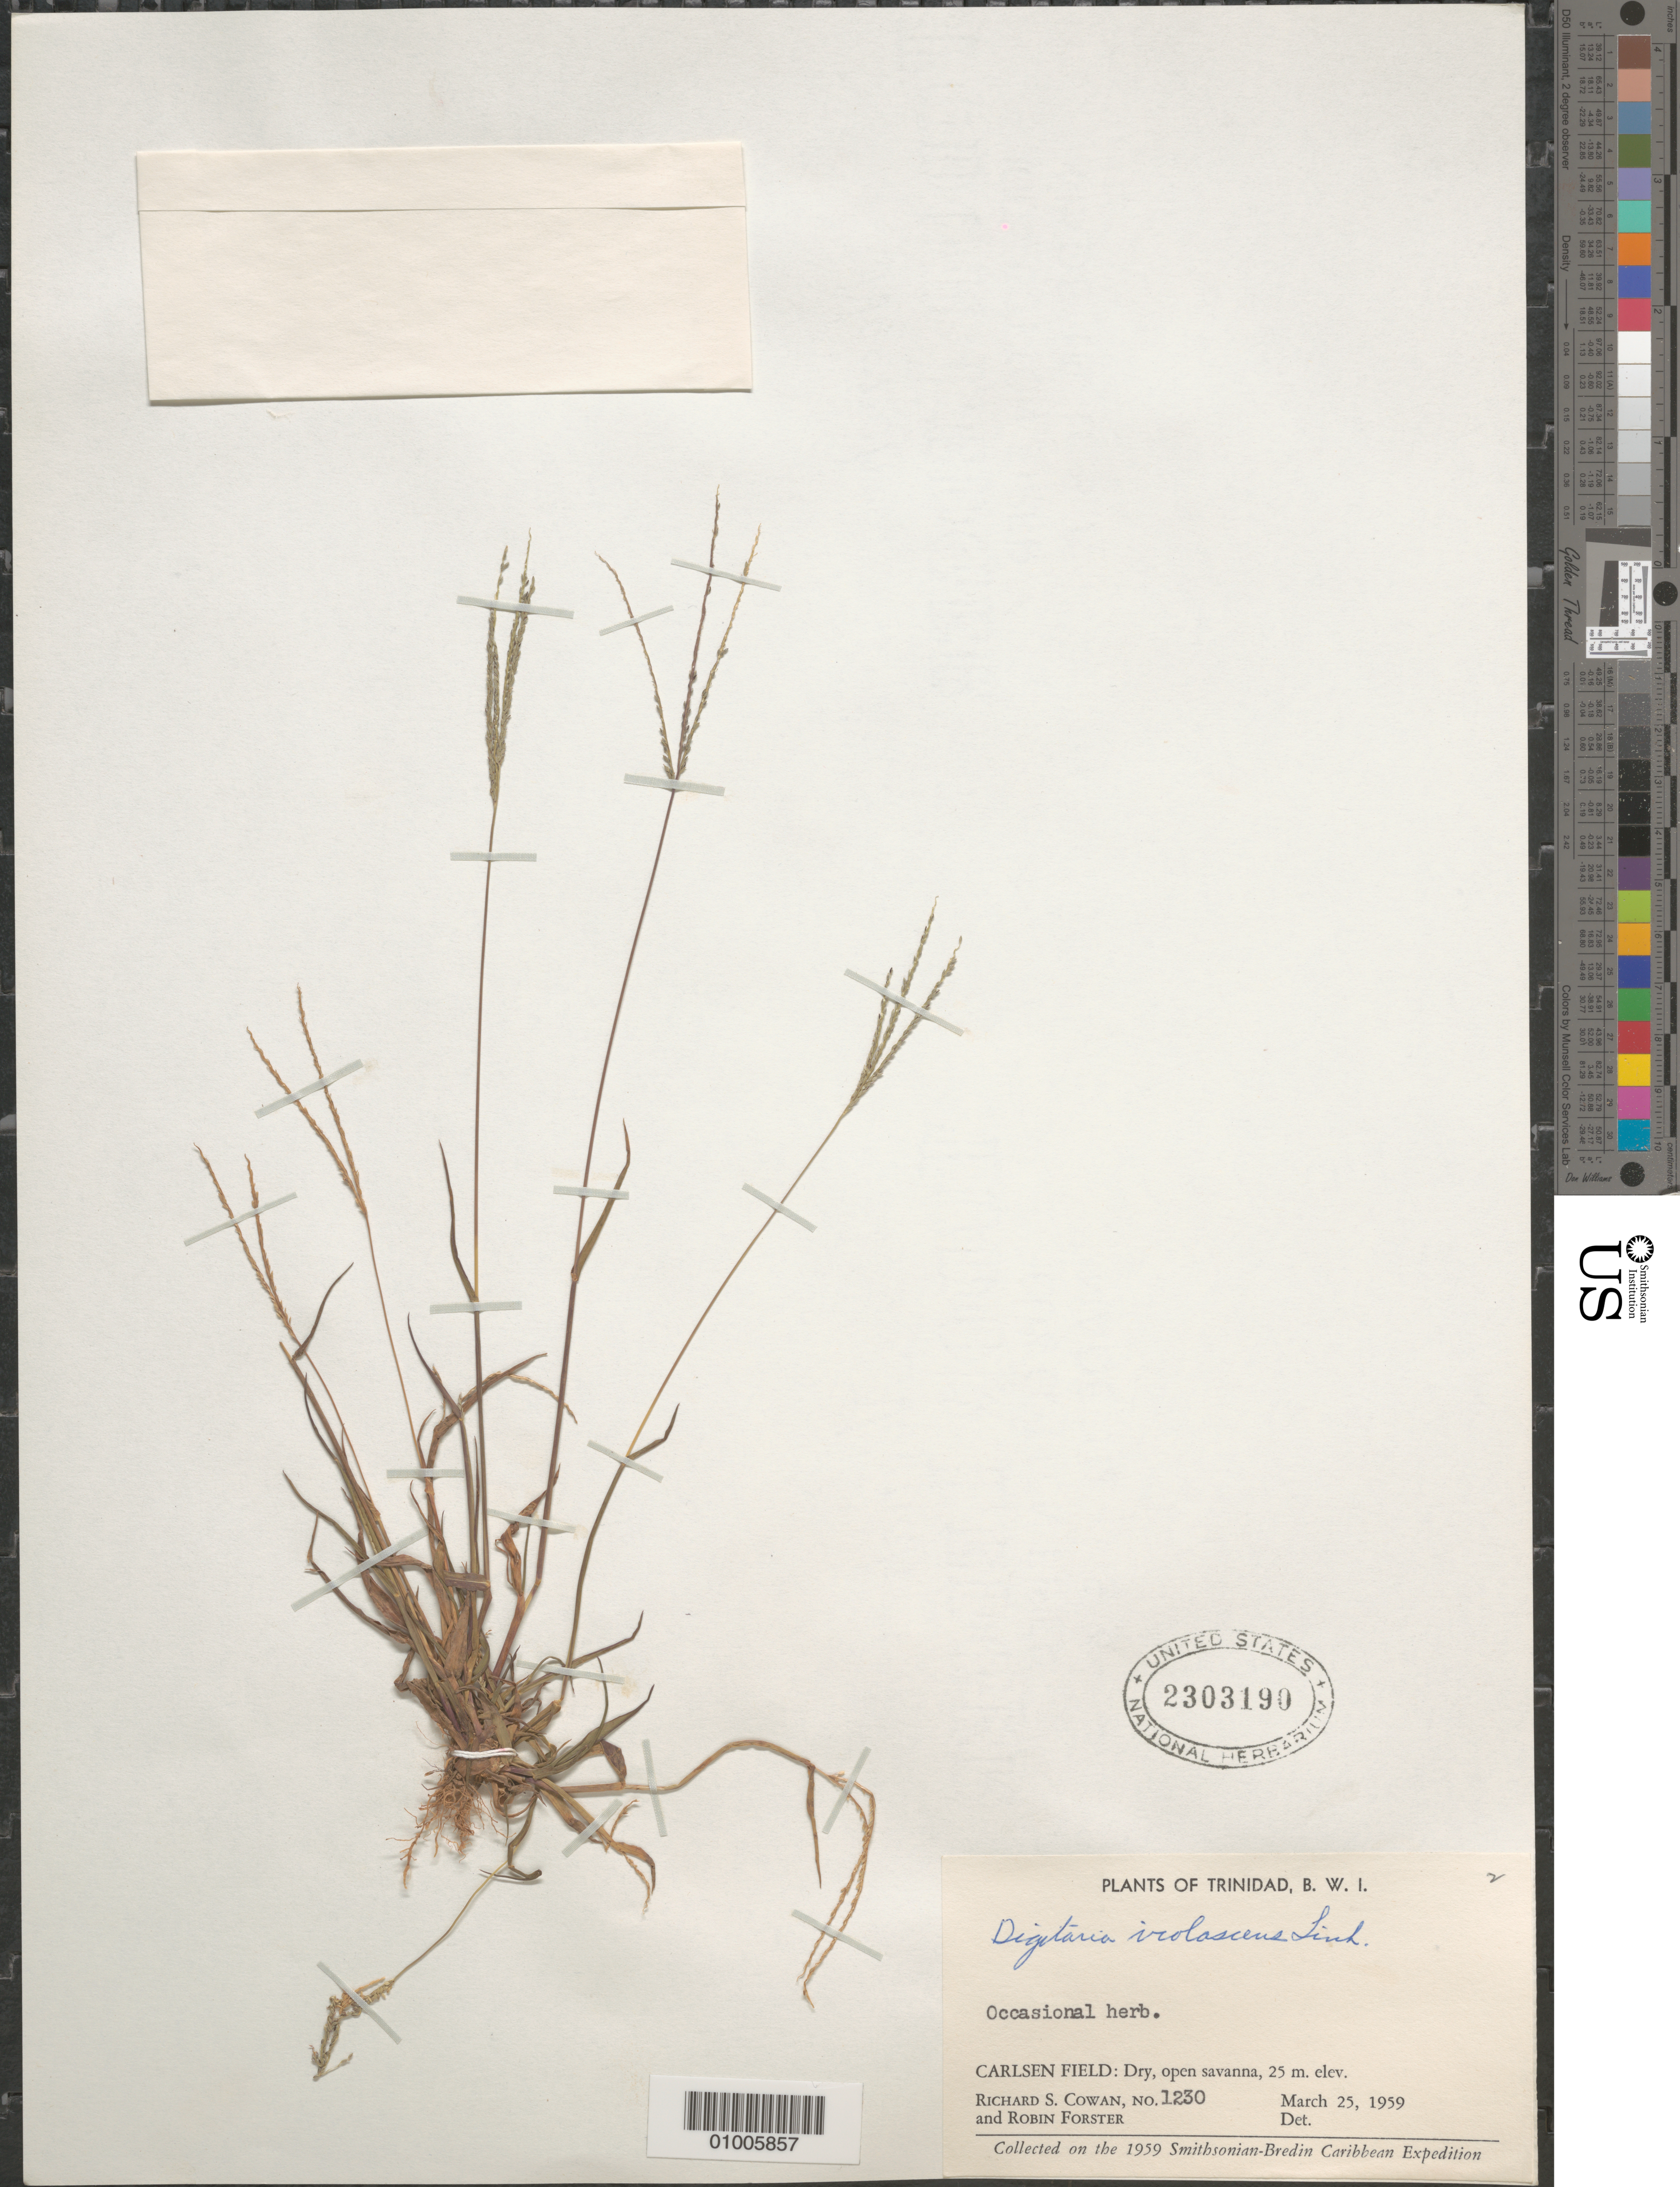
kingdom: Plantae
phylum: Tracheophyta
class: Liliopsida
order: Poales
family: Poaceae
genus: Digitaria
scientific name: Digitaria violascens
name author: Link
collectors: R. S. Cowan & R. Forster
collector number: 1230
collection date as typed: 25 Mar 1959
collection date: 1959-03-25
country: Trinidad and Tobago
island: Trinidad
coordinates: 0 N, 0 E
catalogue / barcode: US 2303190